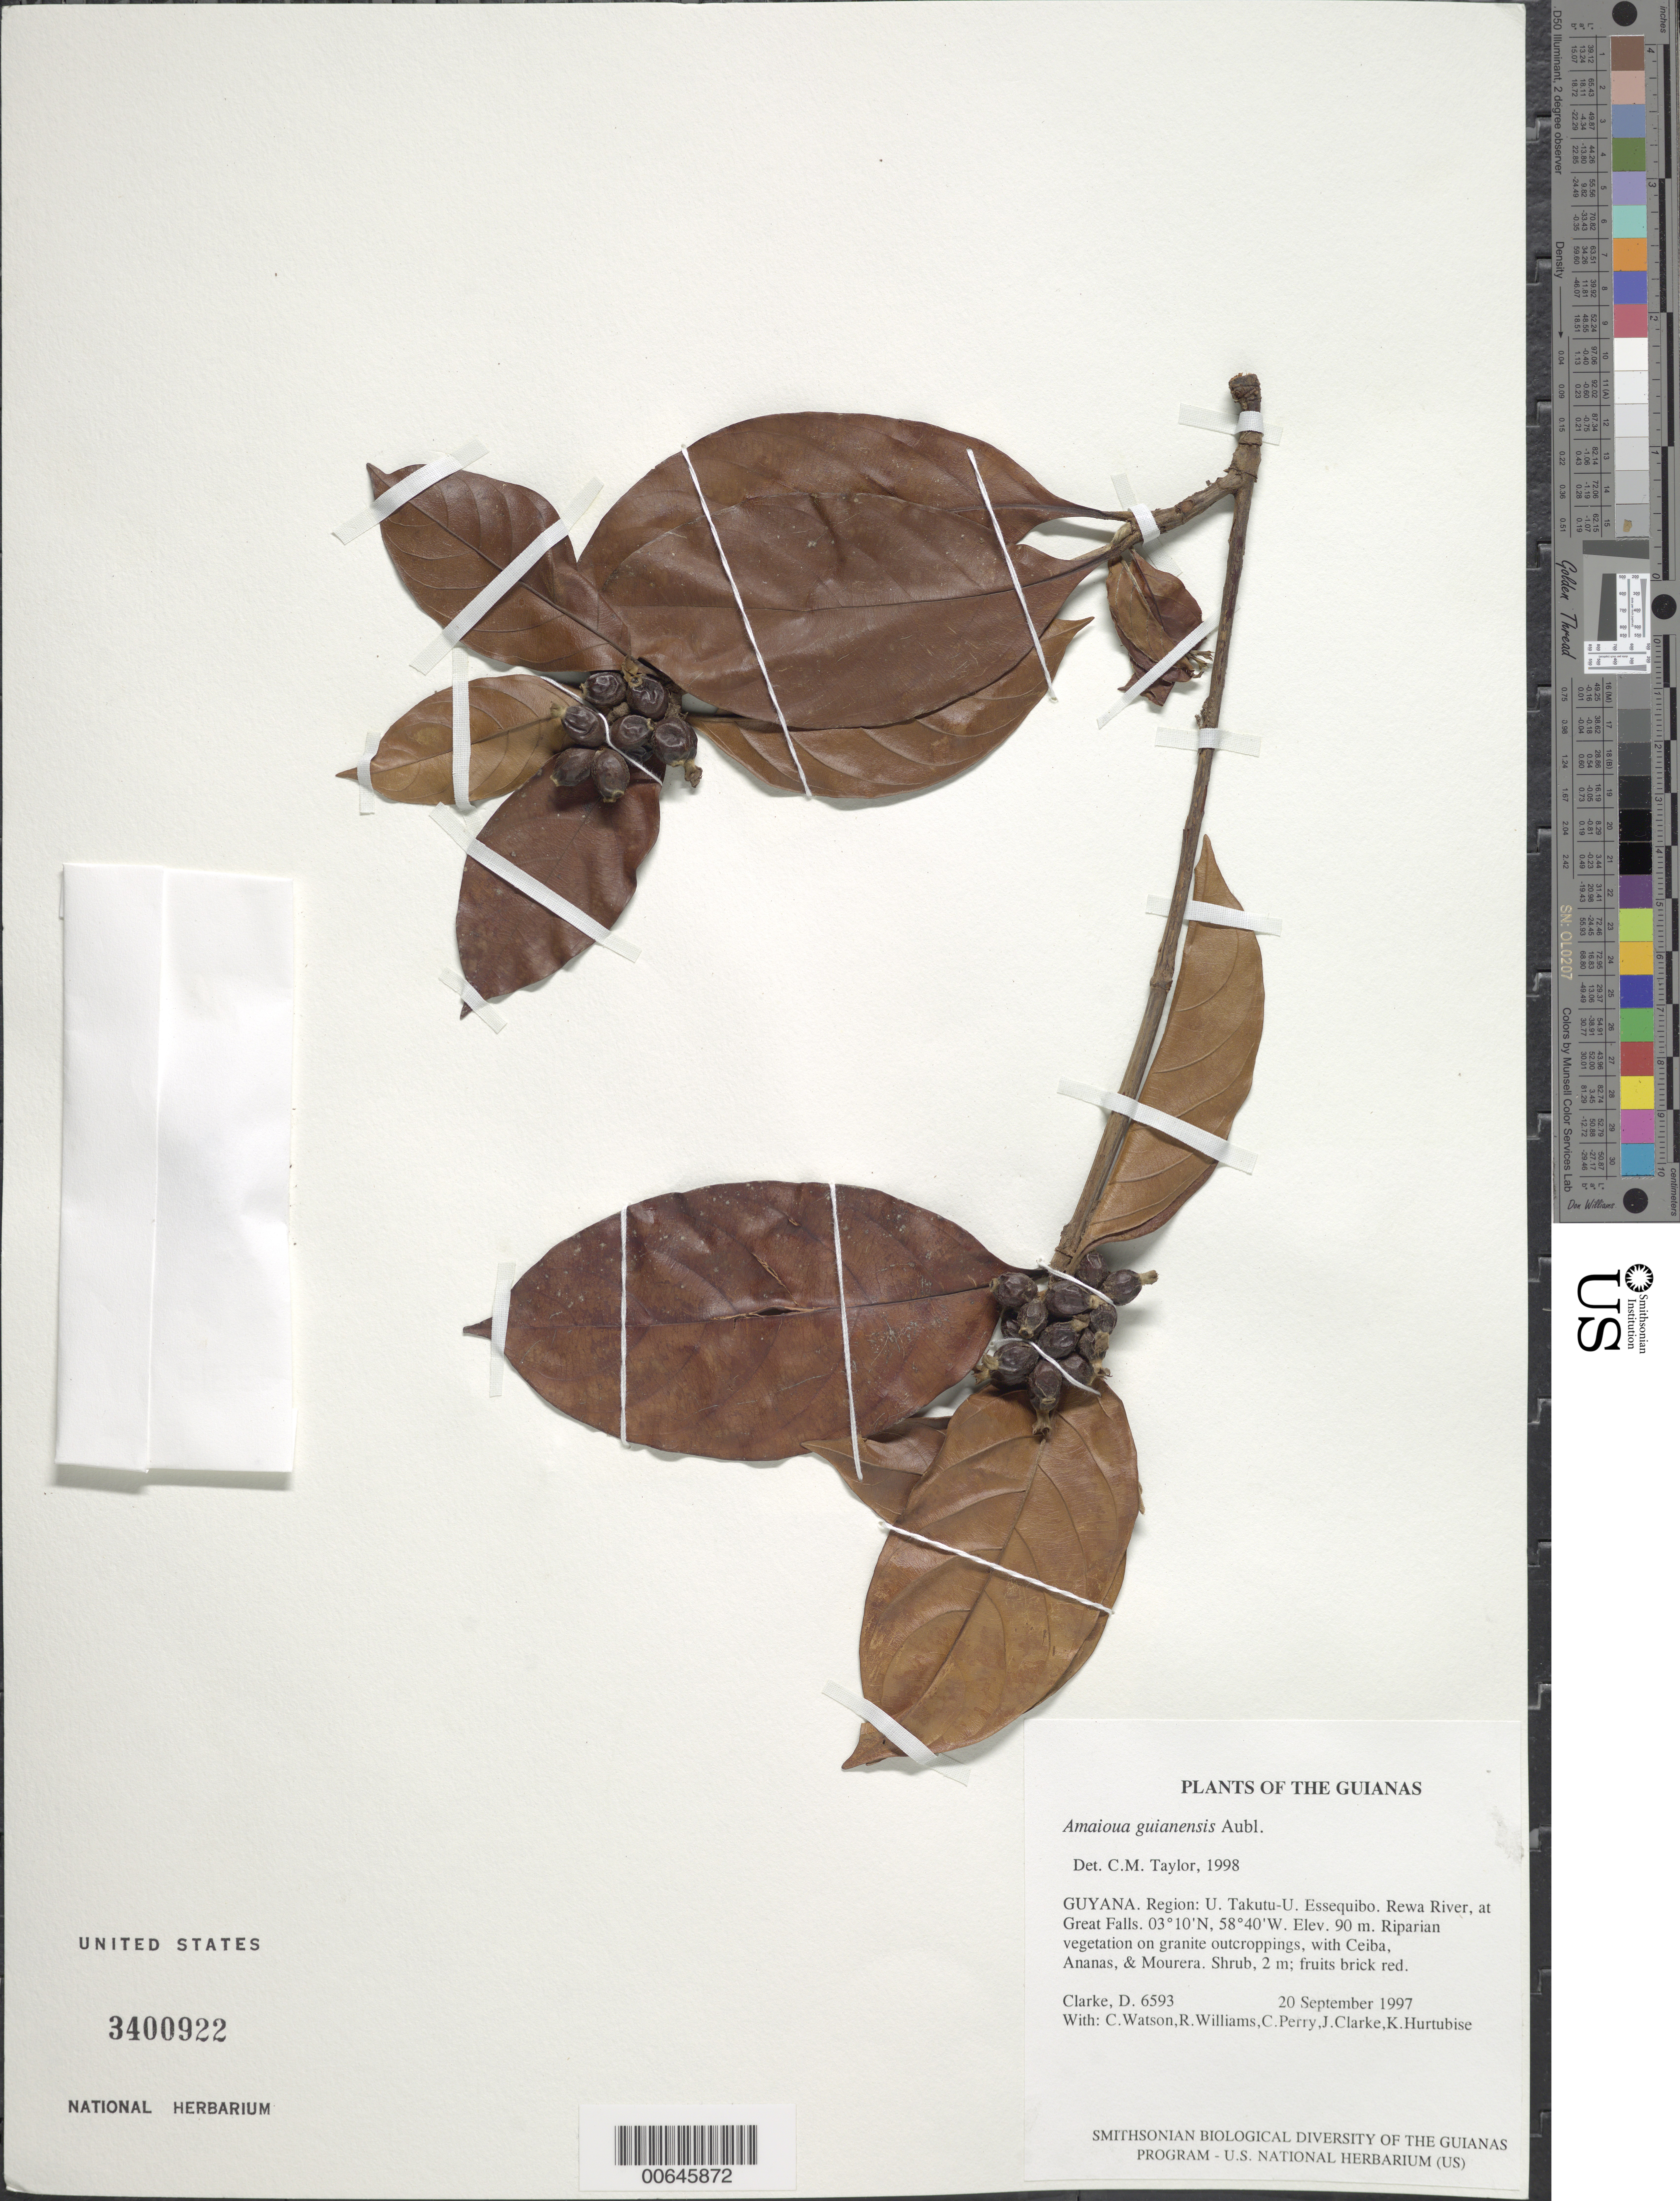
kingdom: Plantae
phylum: Tracheophyta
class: Magnoliopsida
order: Gentianales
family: Rubiaceae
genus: Amaioua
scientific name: Amaioua guianensis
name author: Aubl.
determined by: Taylor, Charlotte M.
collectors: H. D. Clarke, C. Watson, R. Williams, C. Perry, J. Clarke & K. Hurtubise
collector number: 6593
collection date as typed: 20 September 1997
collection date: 1997-09-20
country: Guyana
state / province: U. Takutu-U. Essequibo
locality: Rewa River, at Great Falls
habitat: Riparian vegetation on granite outcroppings, with Ceiba, Ananas, & Mourera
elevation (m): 90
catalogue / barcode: US 3400922